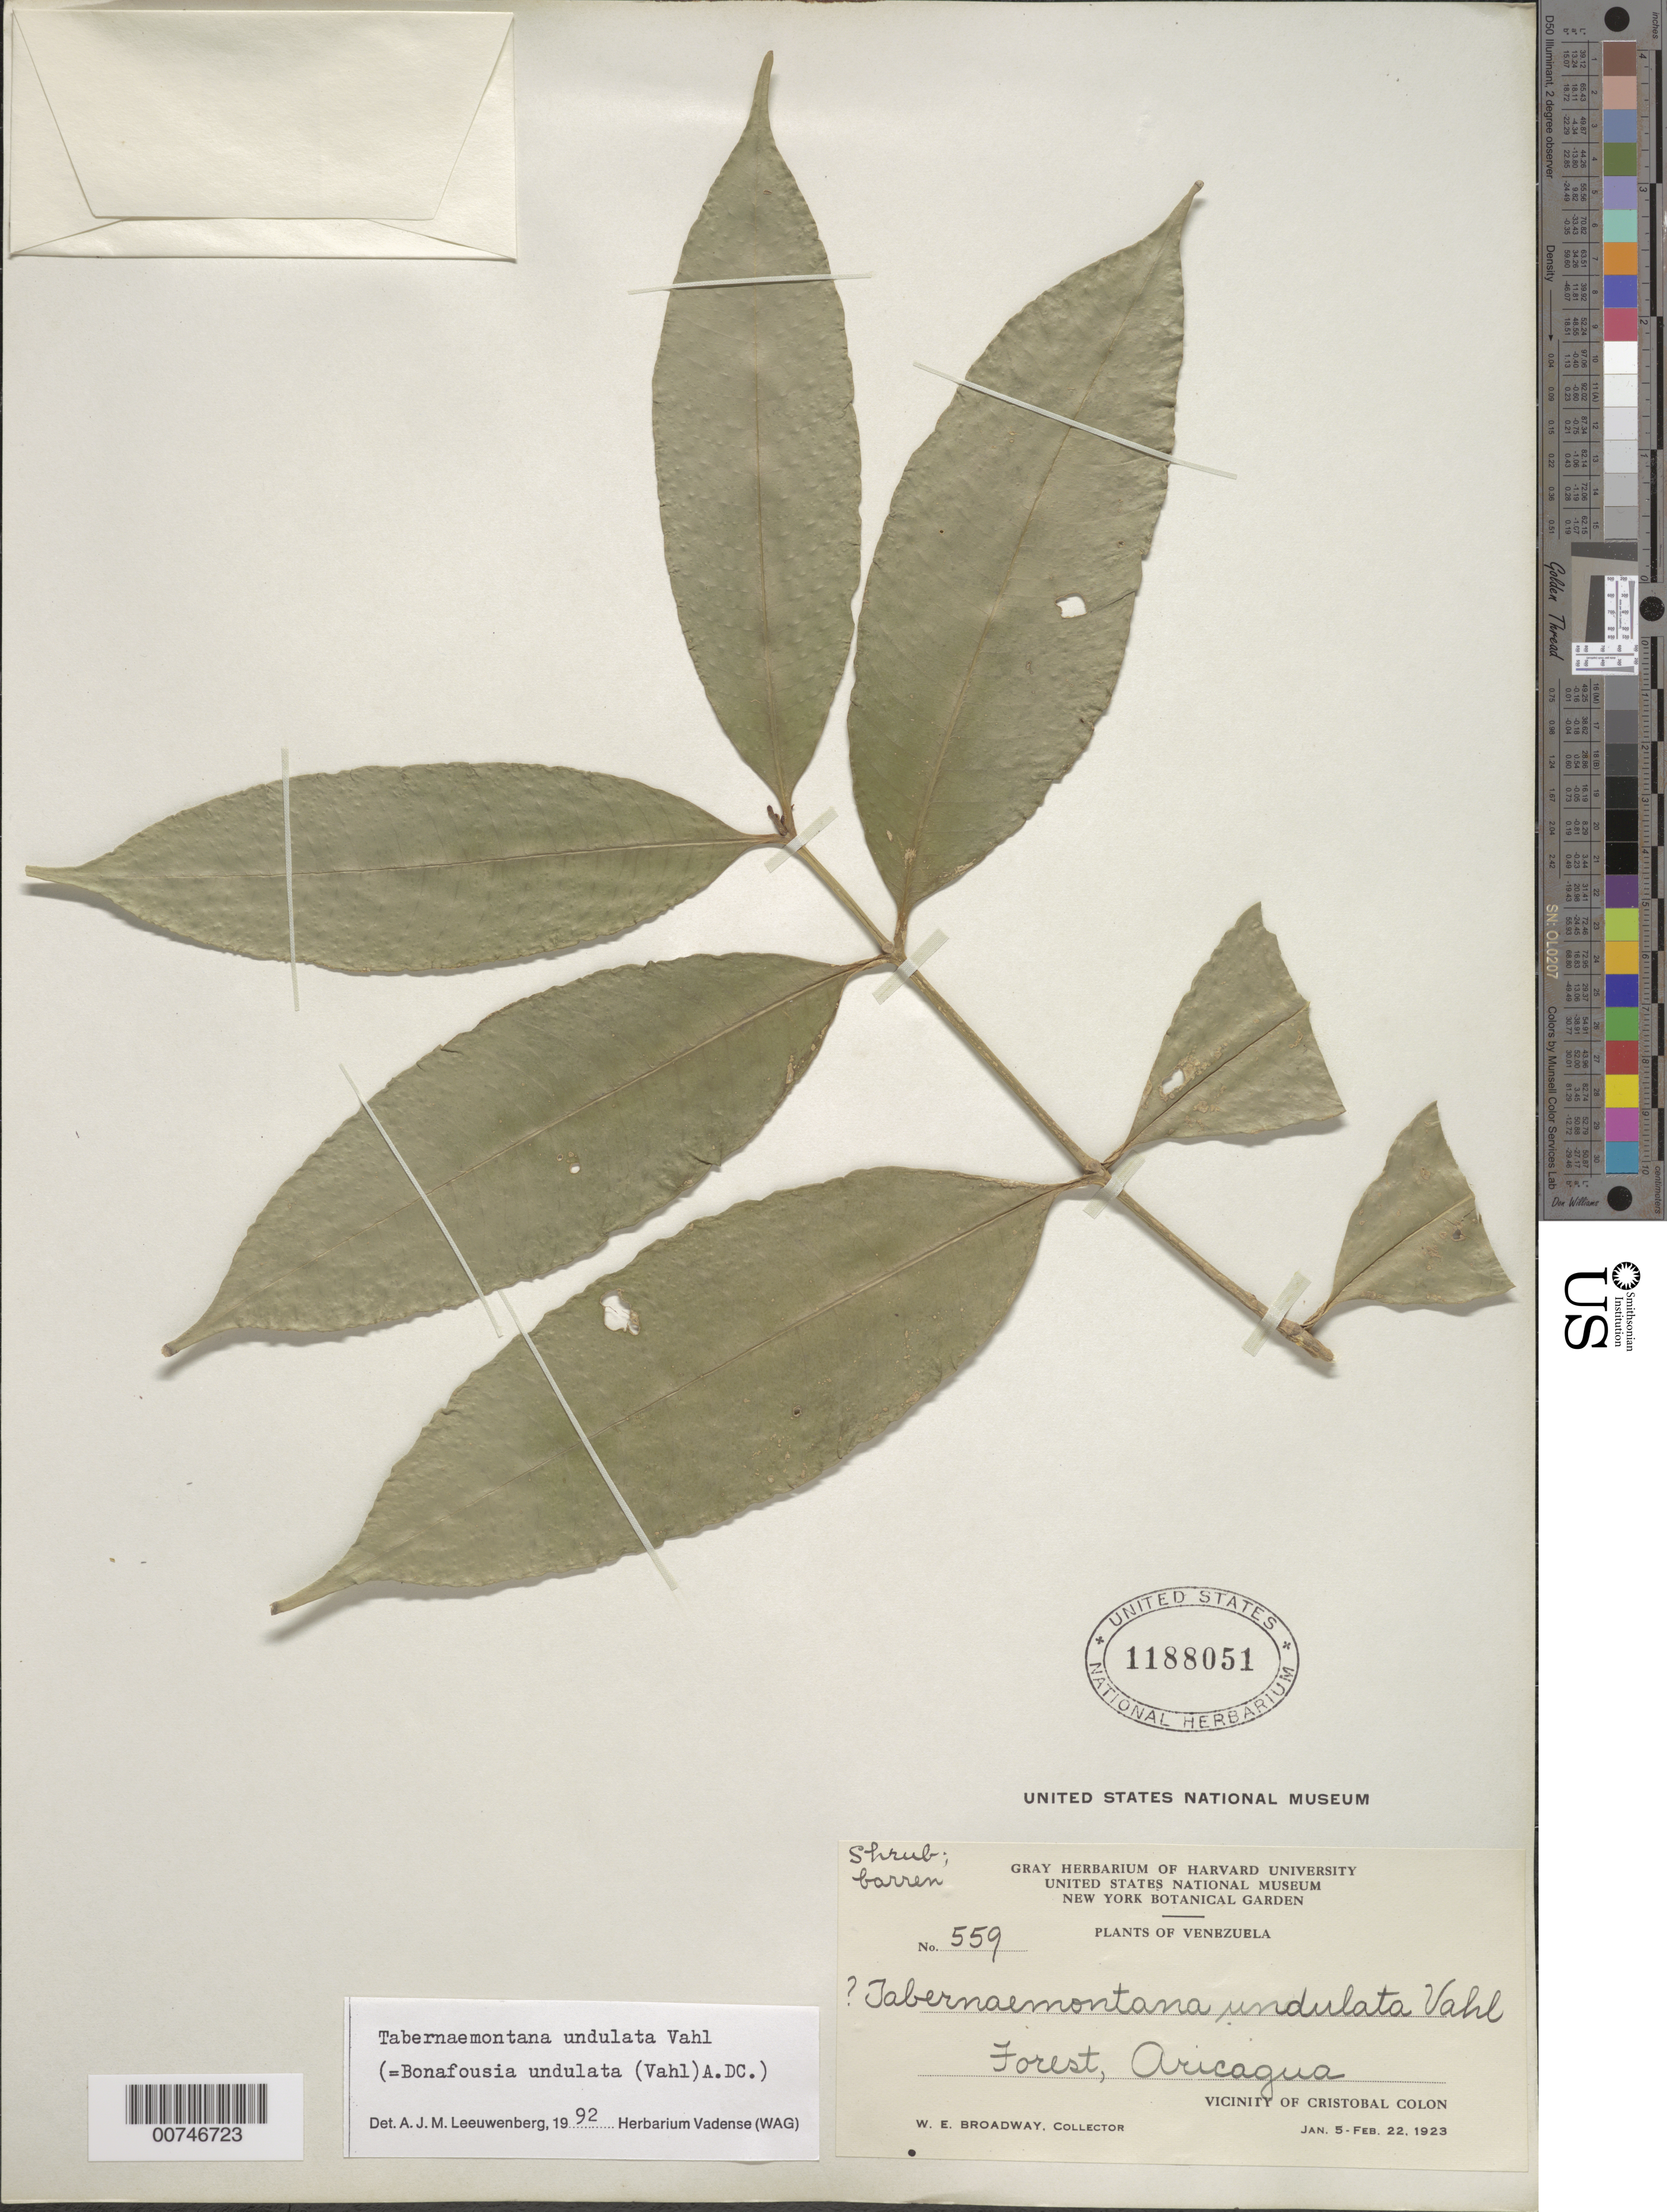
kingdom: Plantae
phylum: Tracheophyta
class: Magnoliopsida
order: Gentianales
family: Apocynaceae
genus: Tabernaemontana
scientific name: Tabernaemontana undulata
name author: Vahl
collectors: W. E. Broadway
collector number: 559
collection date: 1923-01-05/1923-02-22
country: Venezuela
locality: Forest, Aricagua, Vicinity of Cristobal Colon.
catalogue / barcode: US 1188051